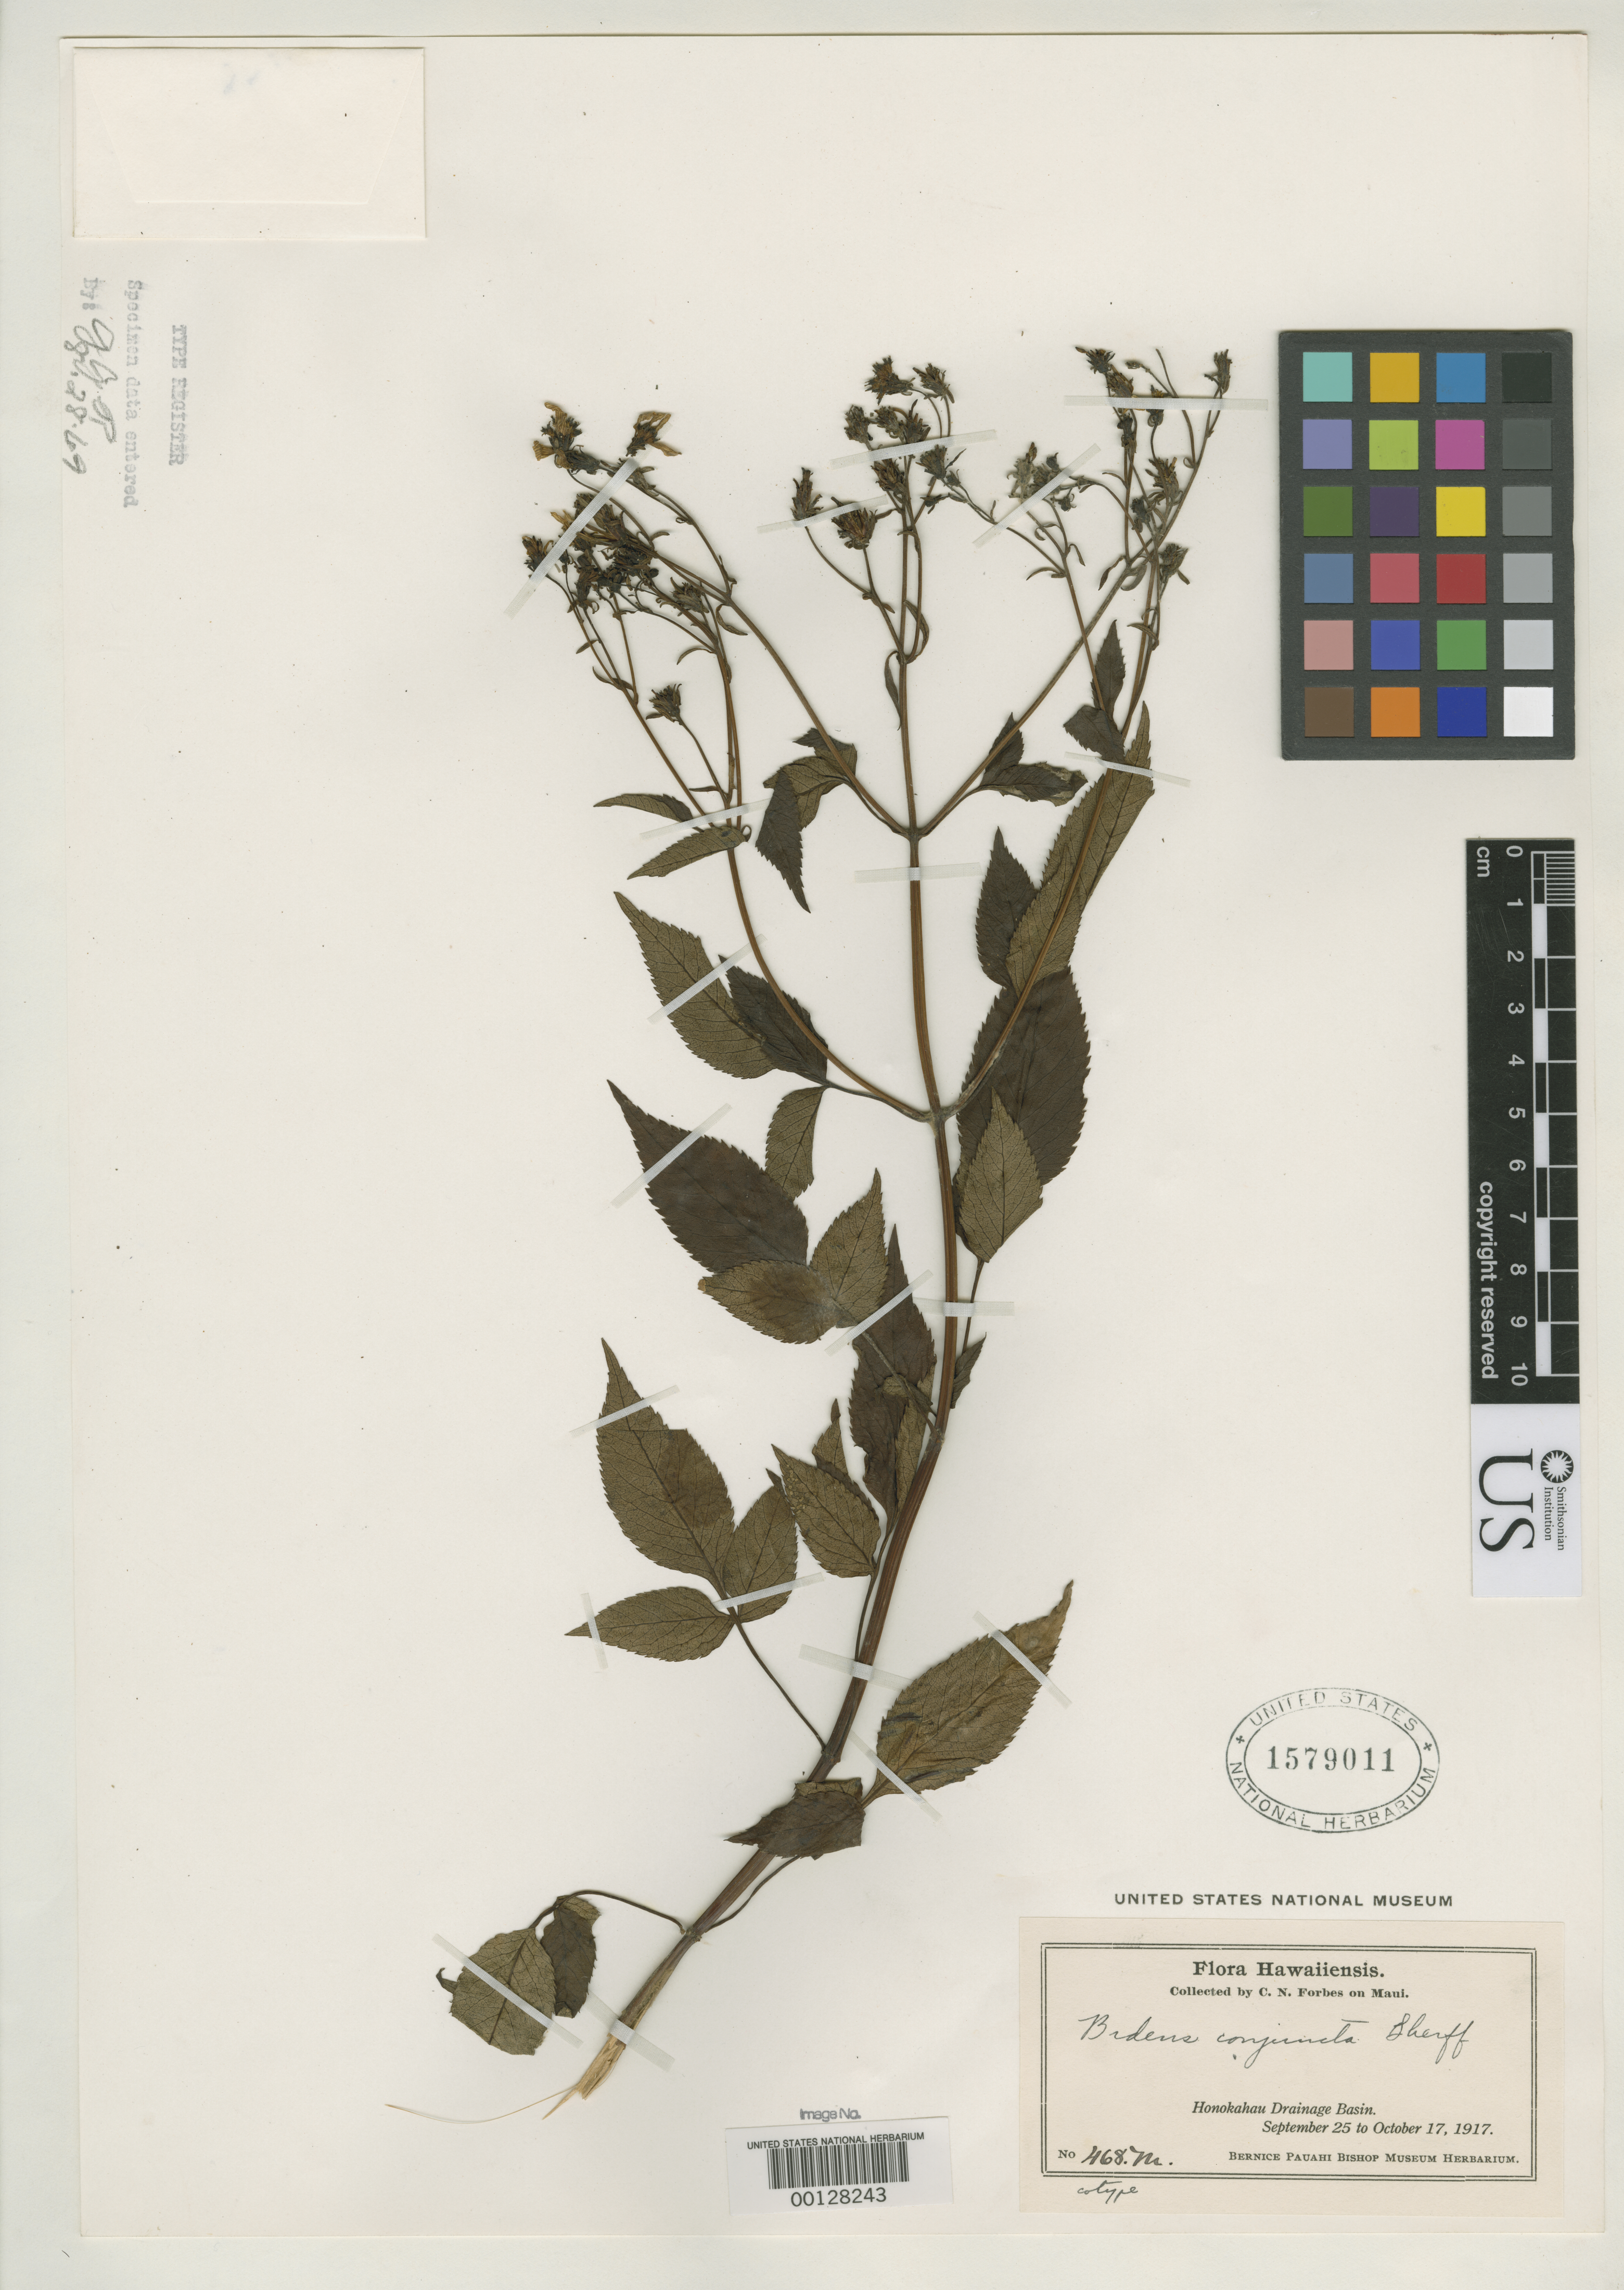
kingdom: Plantae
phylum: Tracheophyta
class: Magnoliopsida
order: Asterales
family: Asteraceae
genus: Bidens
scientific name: Bidens conjuncta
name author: Sherff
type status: Isotype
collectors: C. N. Forbes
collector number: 468.M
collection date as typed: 25 Sep 1917 to 17 Oct 1917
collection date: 1917-09-25/1917-10-17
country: United States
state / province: Hawaii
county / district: Maui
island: Maui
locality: Honokahau.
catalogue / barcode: US 1579011